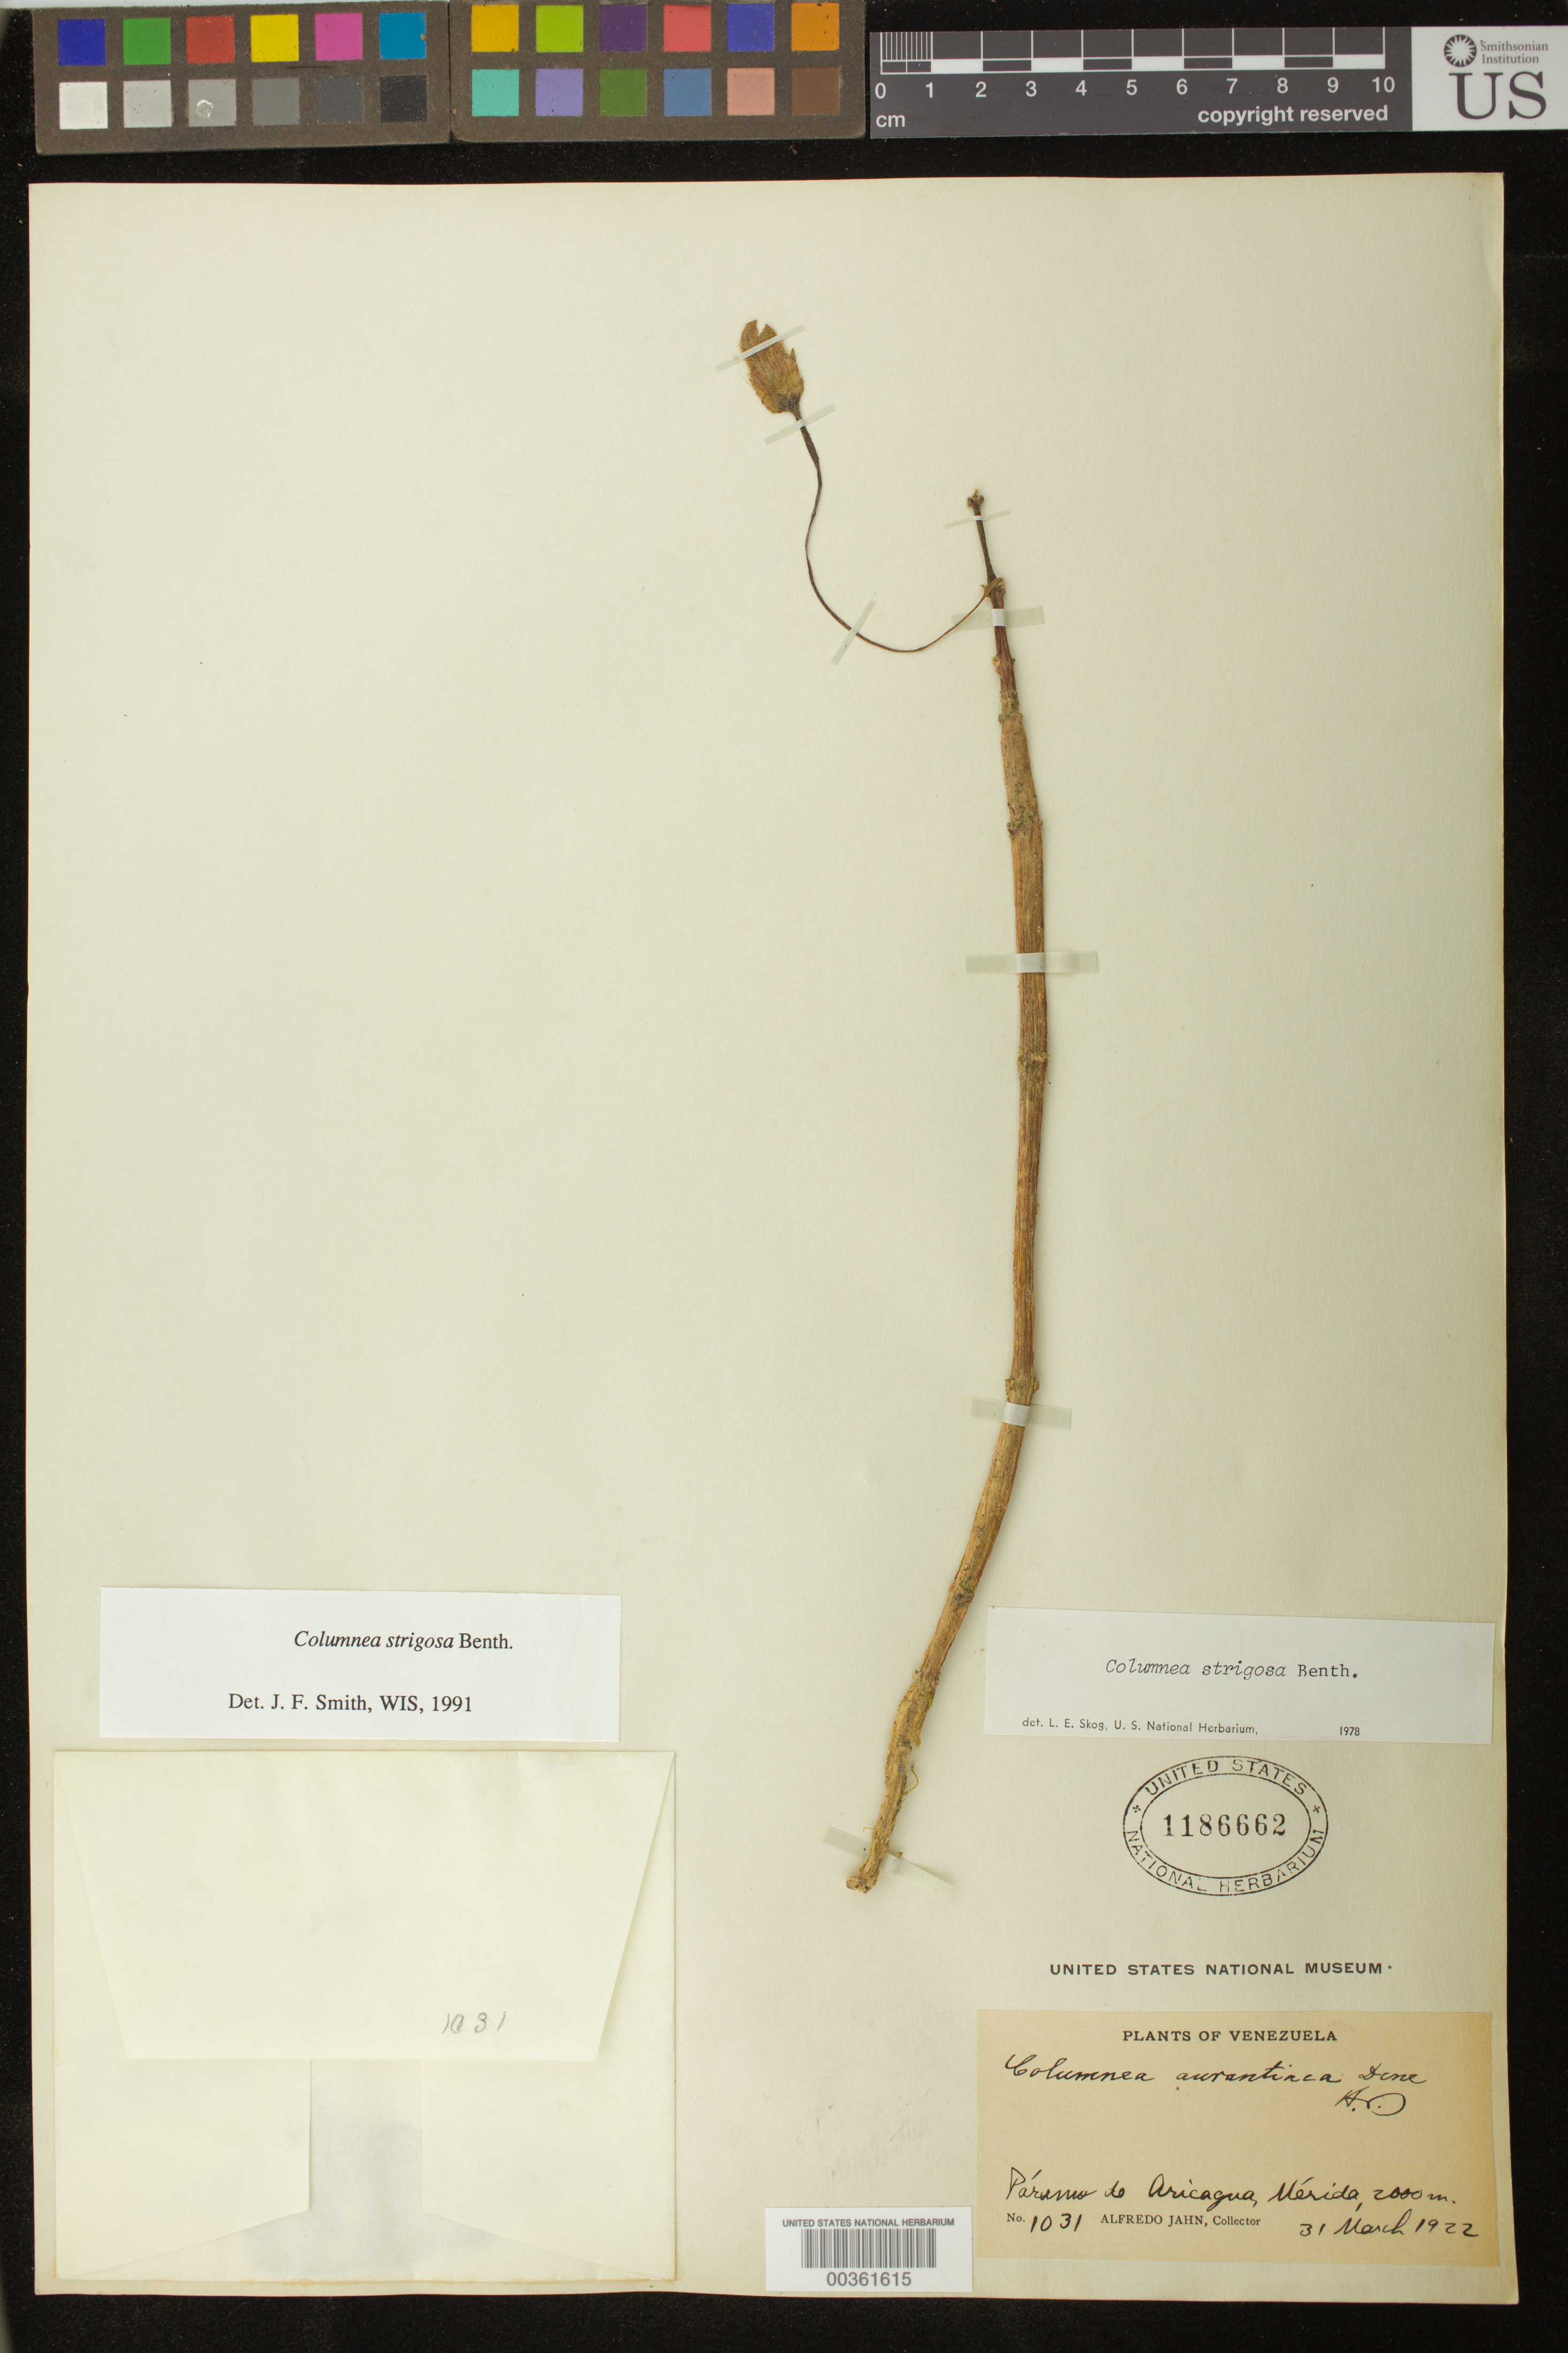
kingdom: Plantae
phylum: Tracheophyta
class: Magnoliopsida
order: Lamiales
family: Gesneriaceae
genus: Columnea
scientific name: Columnea strigosa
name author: Benth.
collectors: A. Jahn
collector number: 1031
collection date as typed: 31 Mar 1922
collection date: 1922-03-31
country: Venezuela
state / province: Mérida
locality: Paramo de Aricagua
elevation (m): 2000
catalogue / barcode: US 1186662